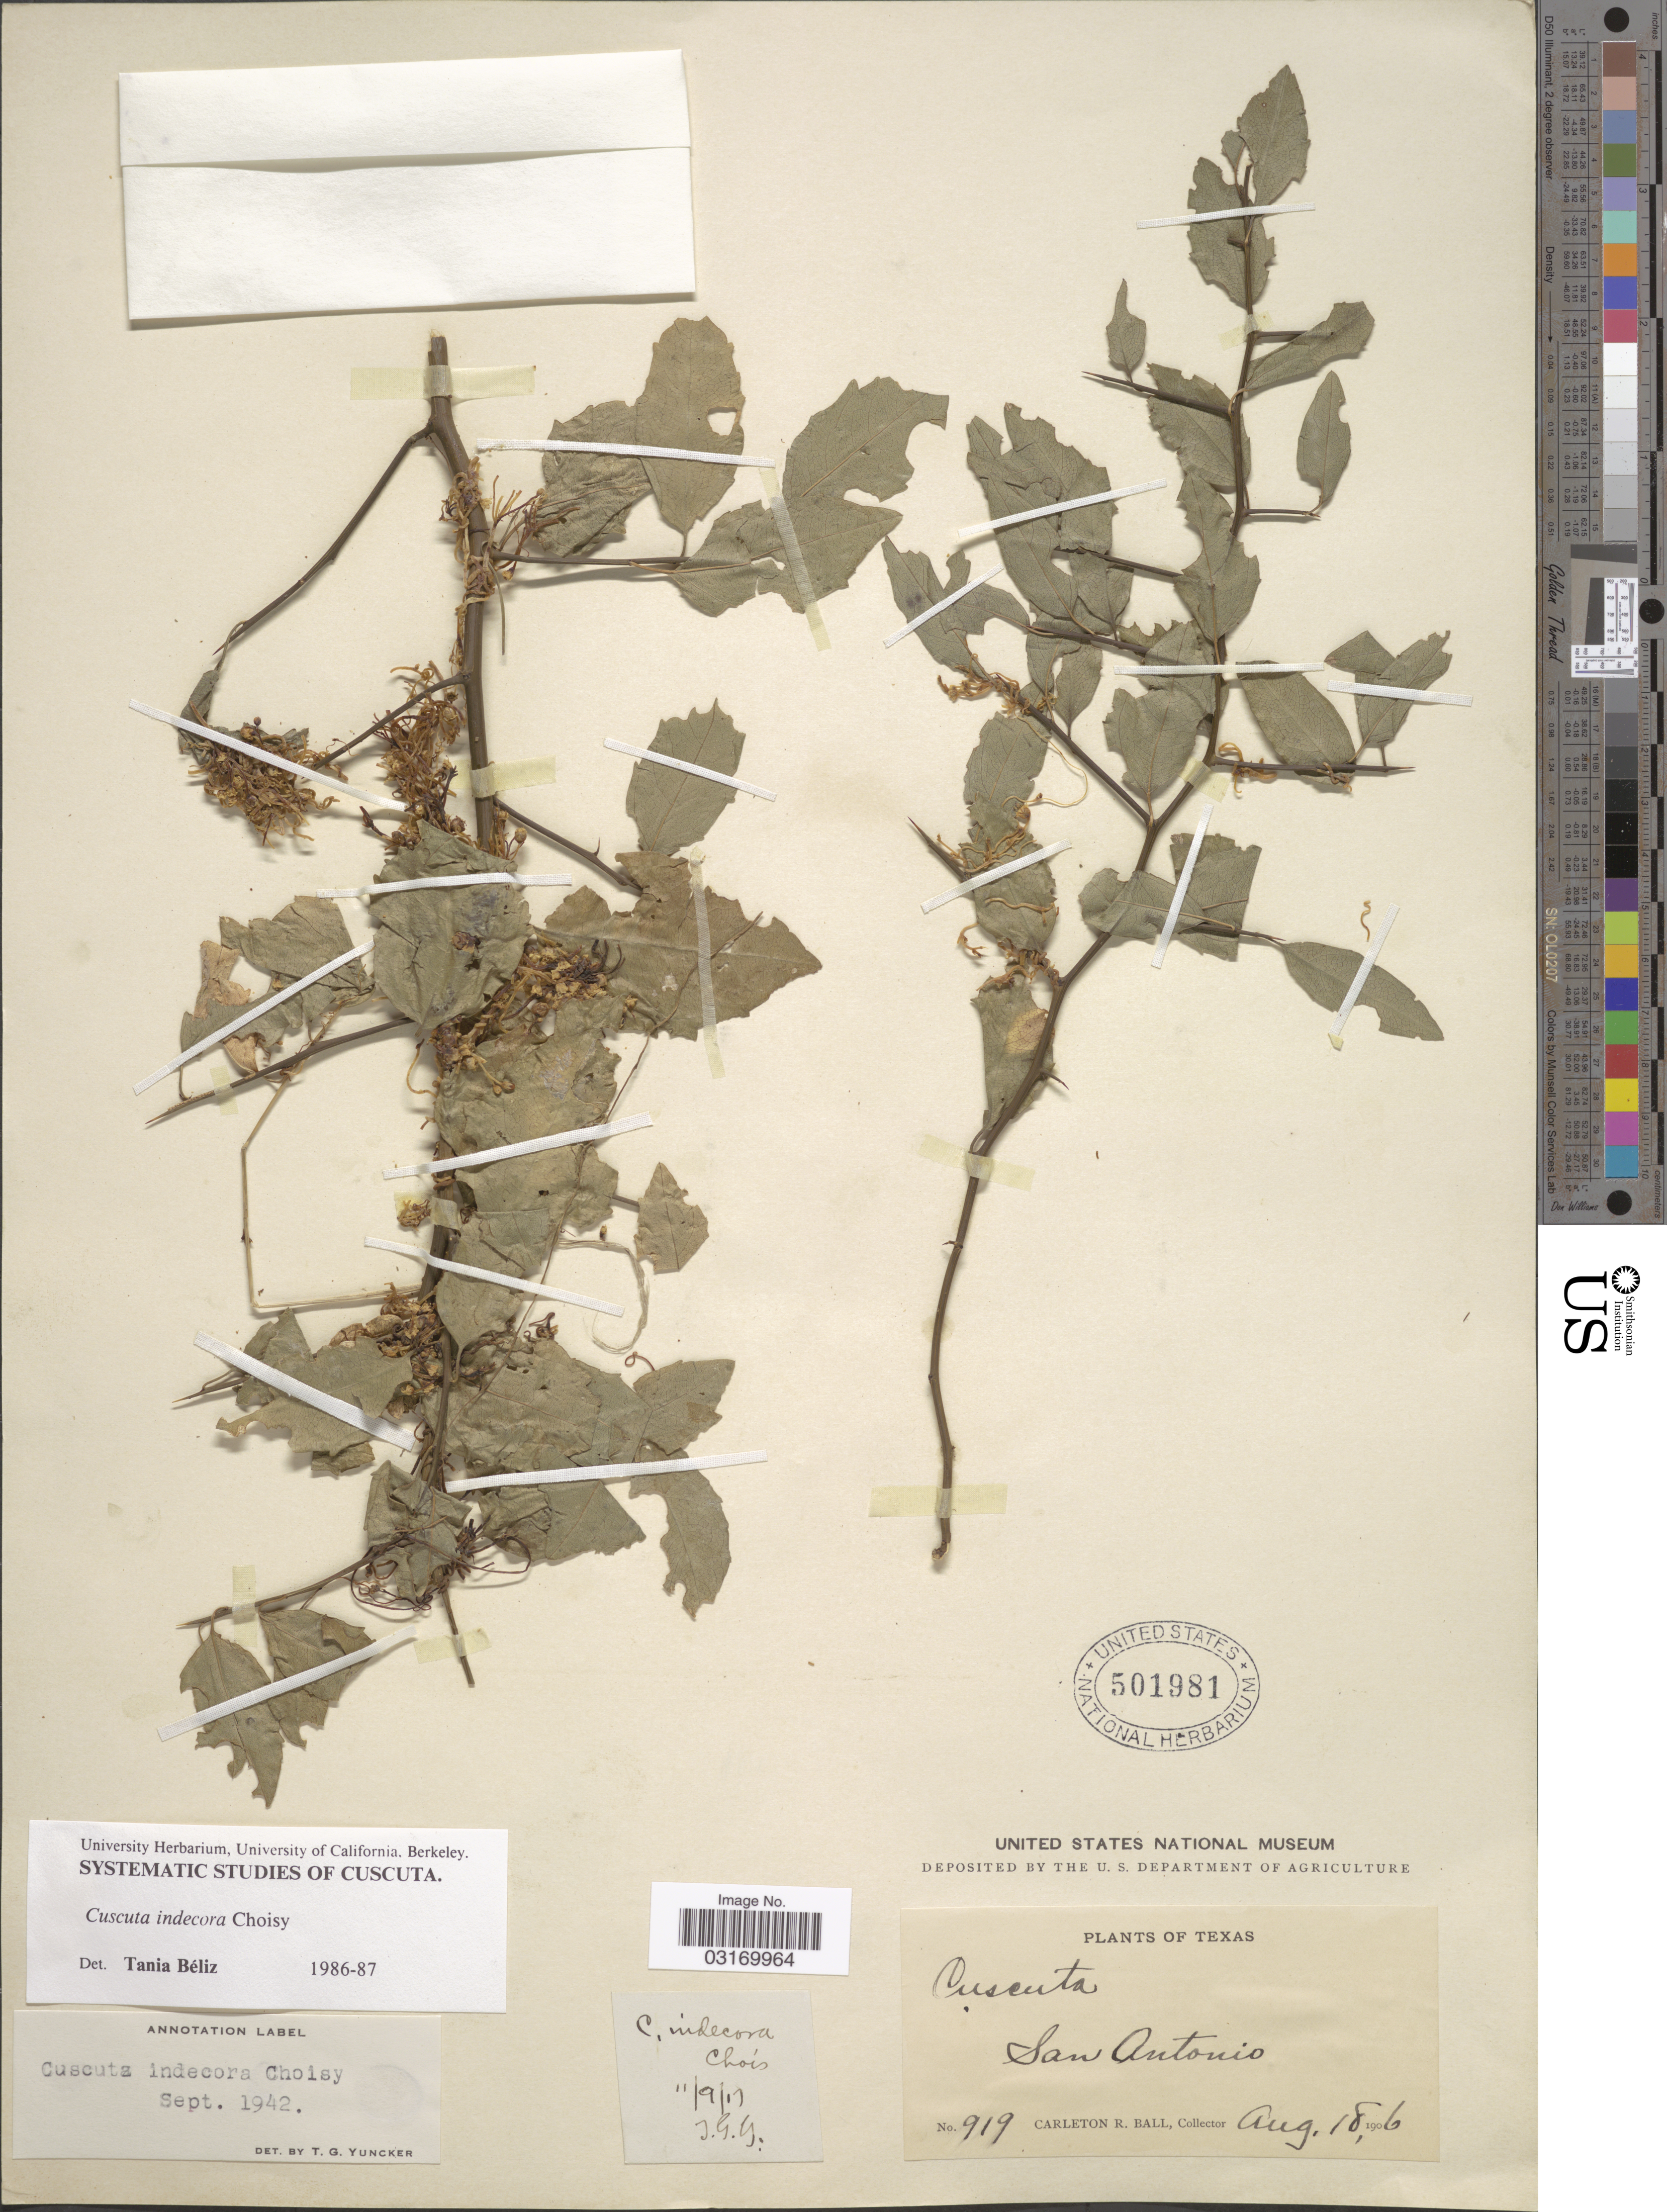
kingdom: Plantae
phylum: Tracheophyta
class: Magnoliopsida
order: Solanales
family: Convolvulaceae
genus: Cuscuta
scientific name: Cuscuta indecora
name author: Choisy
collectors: C. R. Ball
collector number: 919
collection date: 1906-08-18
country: United States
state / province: Texas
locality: San Antonio.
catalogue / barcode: US 501981